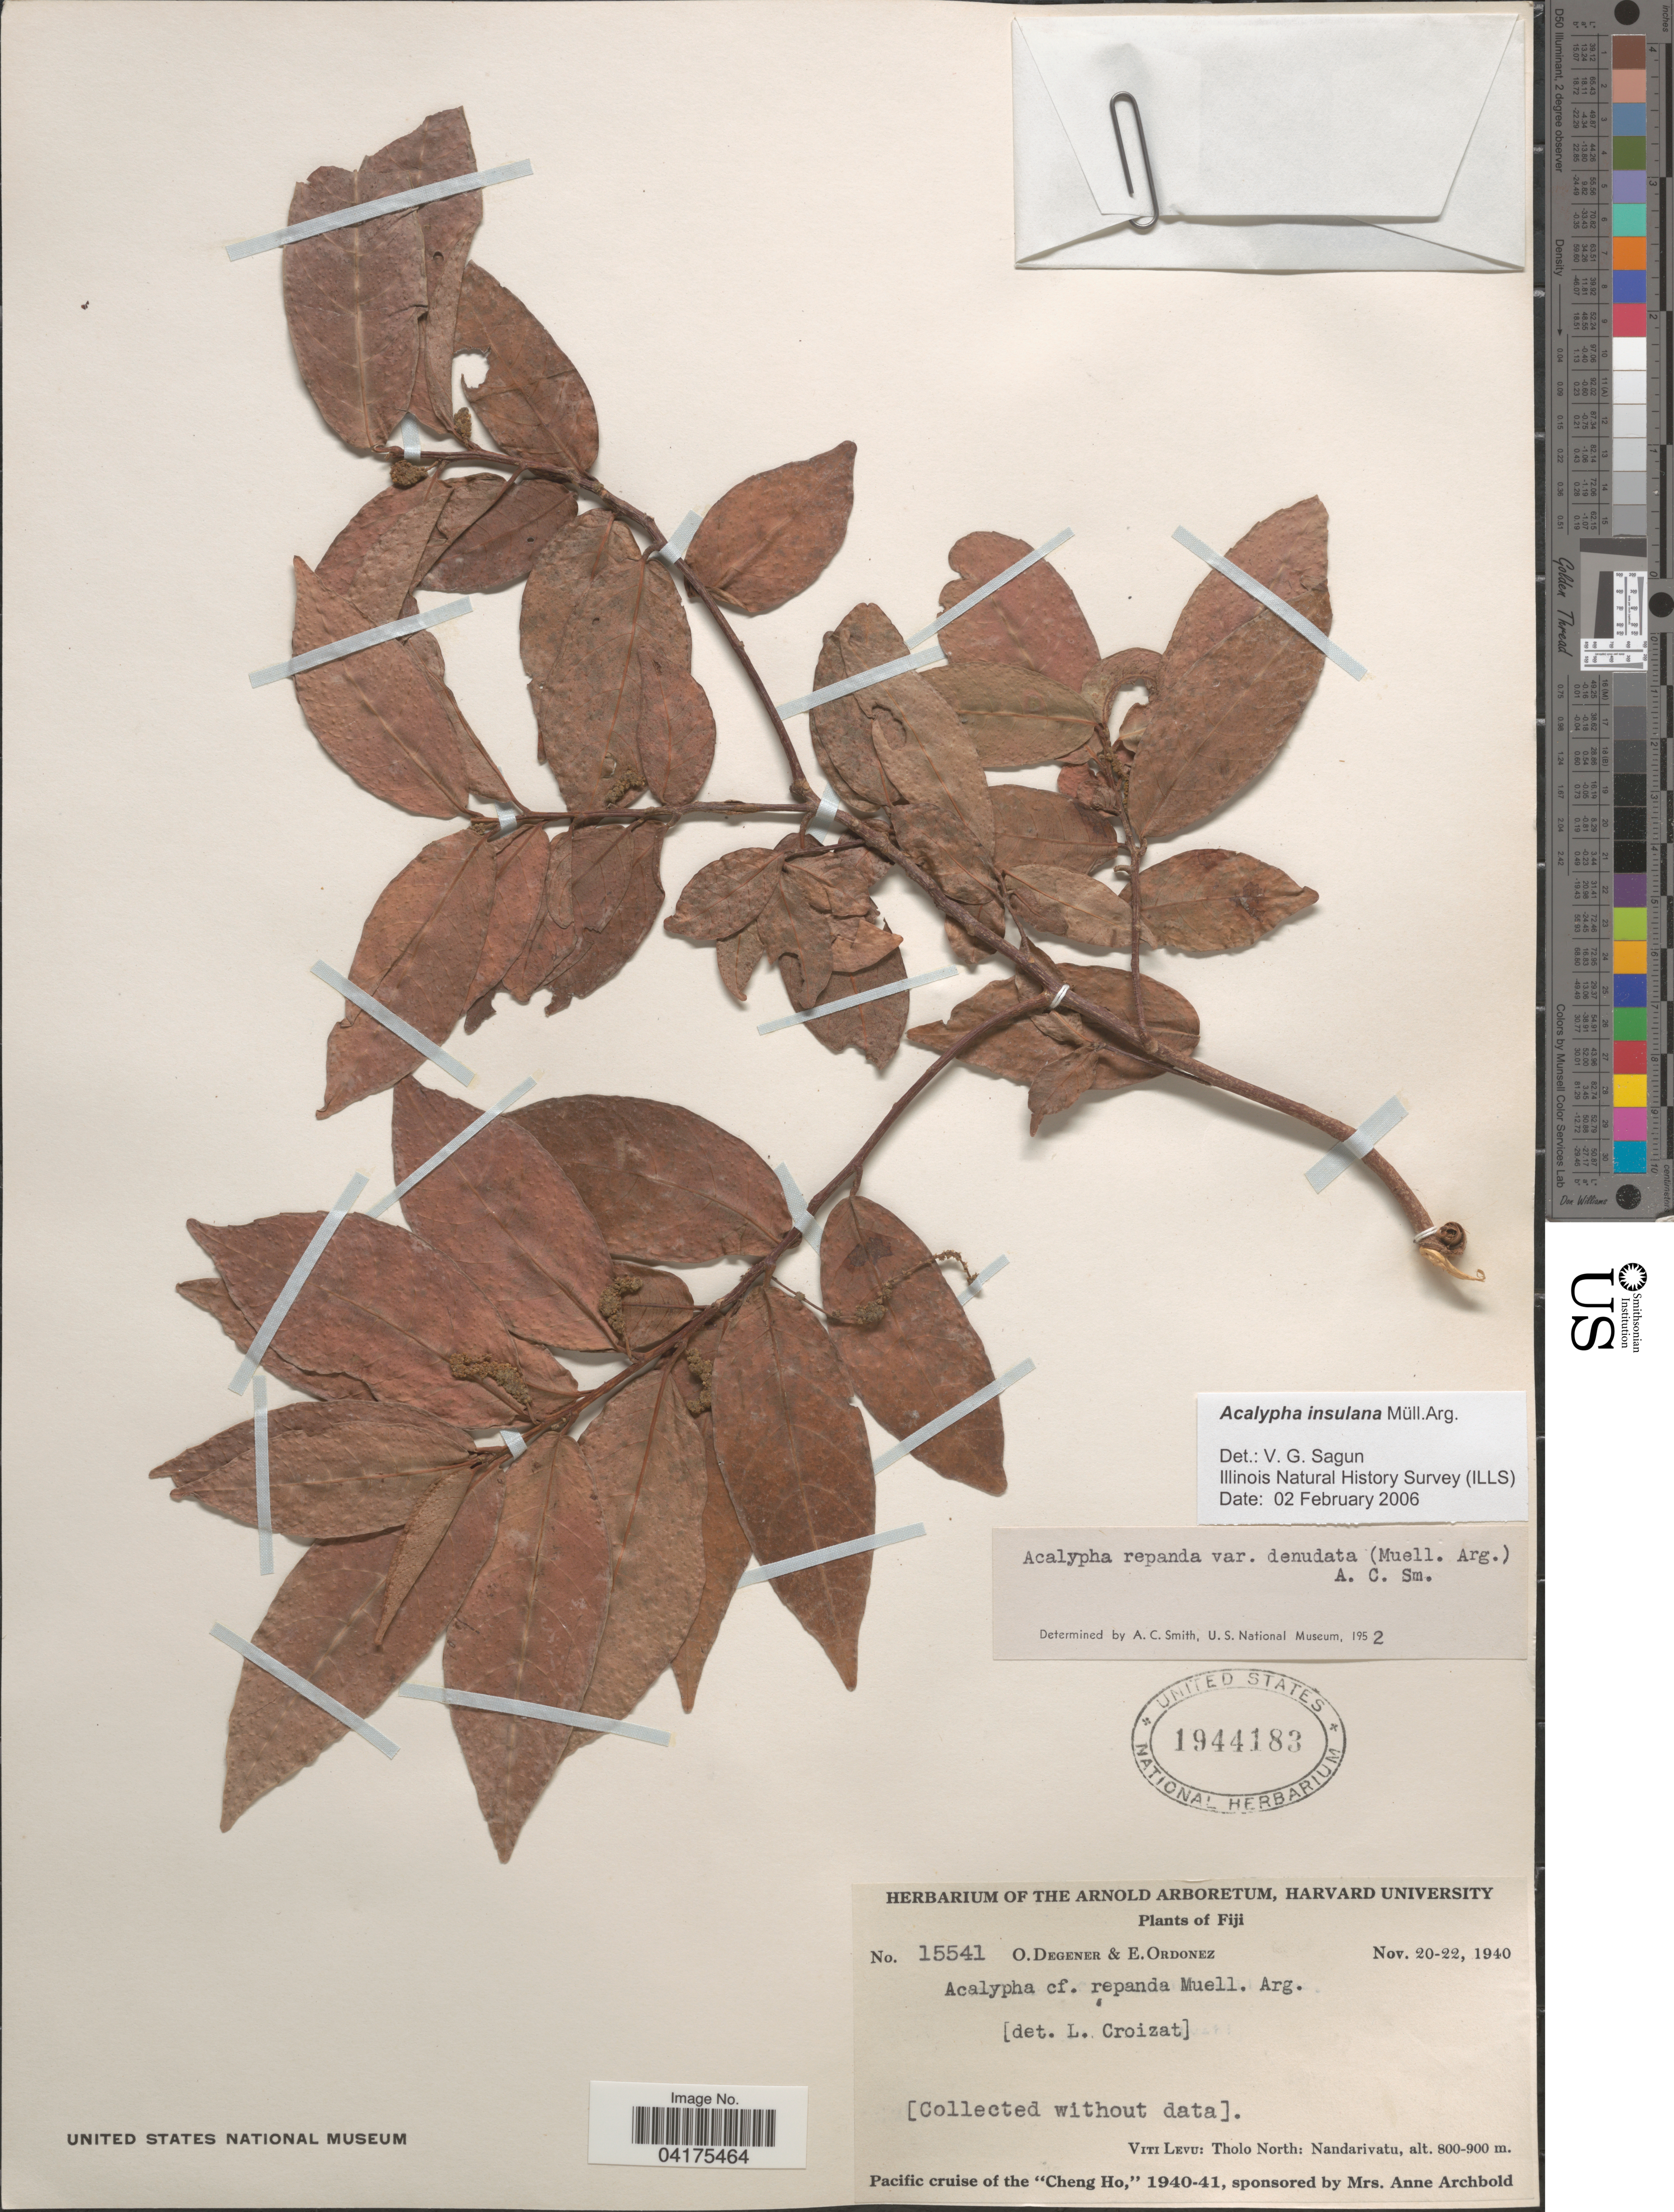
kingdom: Plantae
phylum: Tracheophyta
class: Magnoliopsida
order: Malpighiales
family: Euphorbiaceae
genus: Acalypha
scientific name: Acalypha insulana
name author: Müll. Arg.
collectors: O. Degener & E. Ordonez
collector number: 15541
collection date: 1940-11-20/1940-11-22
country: Fiji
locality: Viti Levu: Tholo North: Nandarivatu. Pacific cruise of the "Cheng Ho", 1940-41.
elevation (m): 800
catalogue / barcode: US 1944183